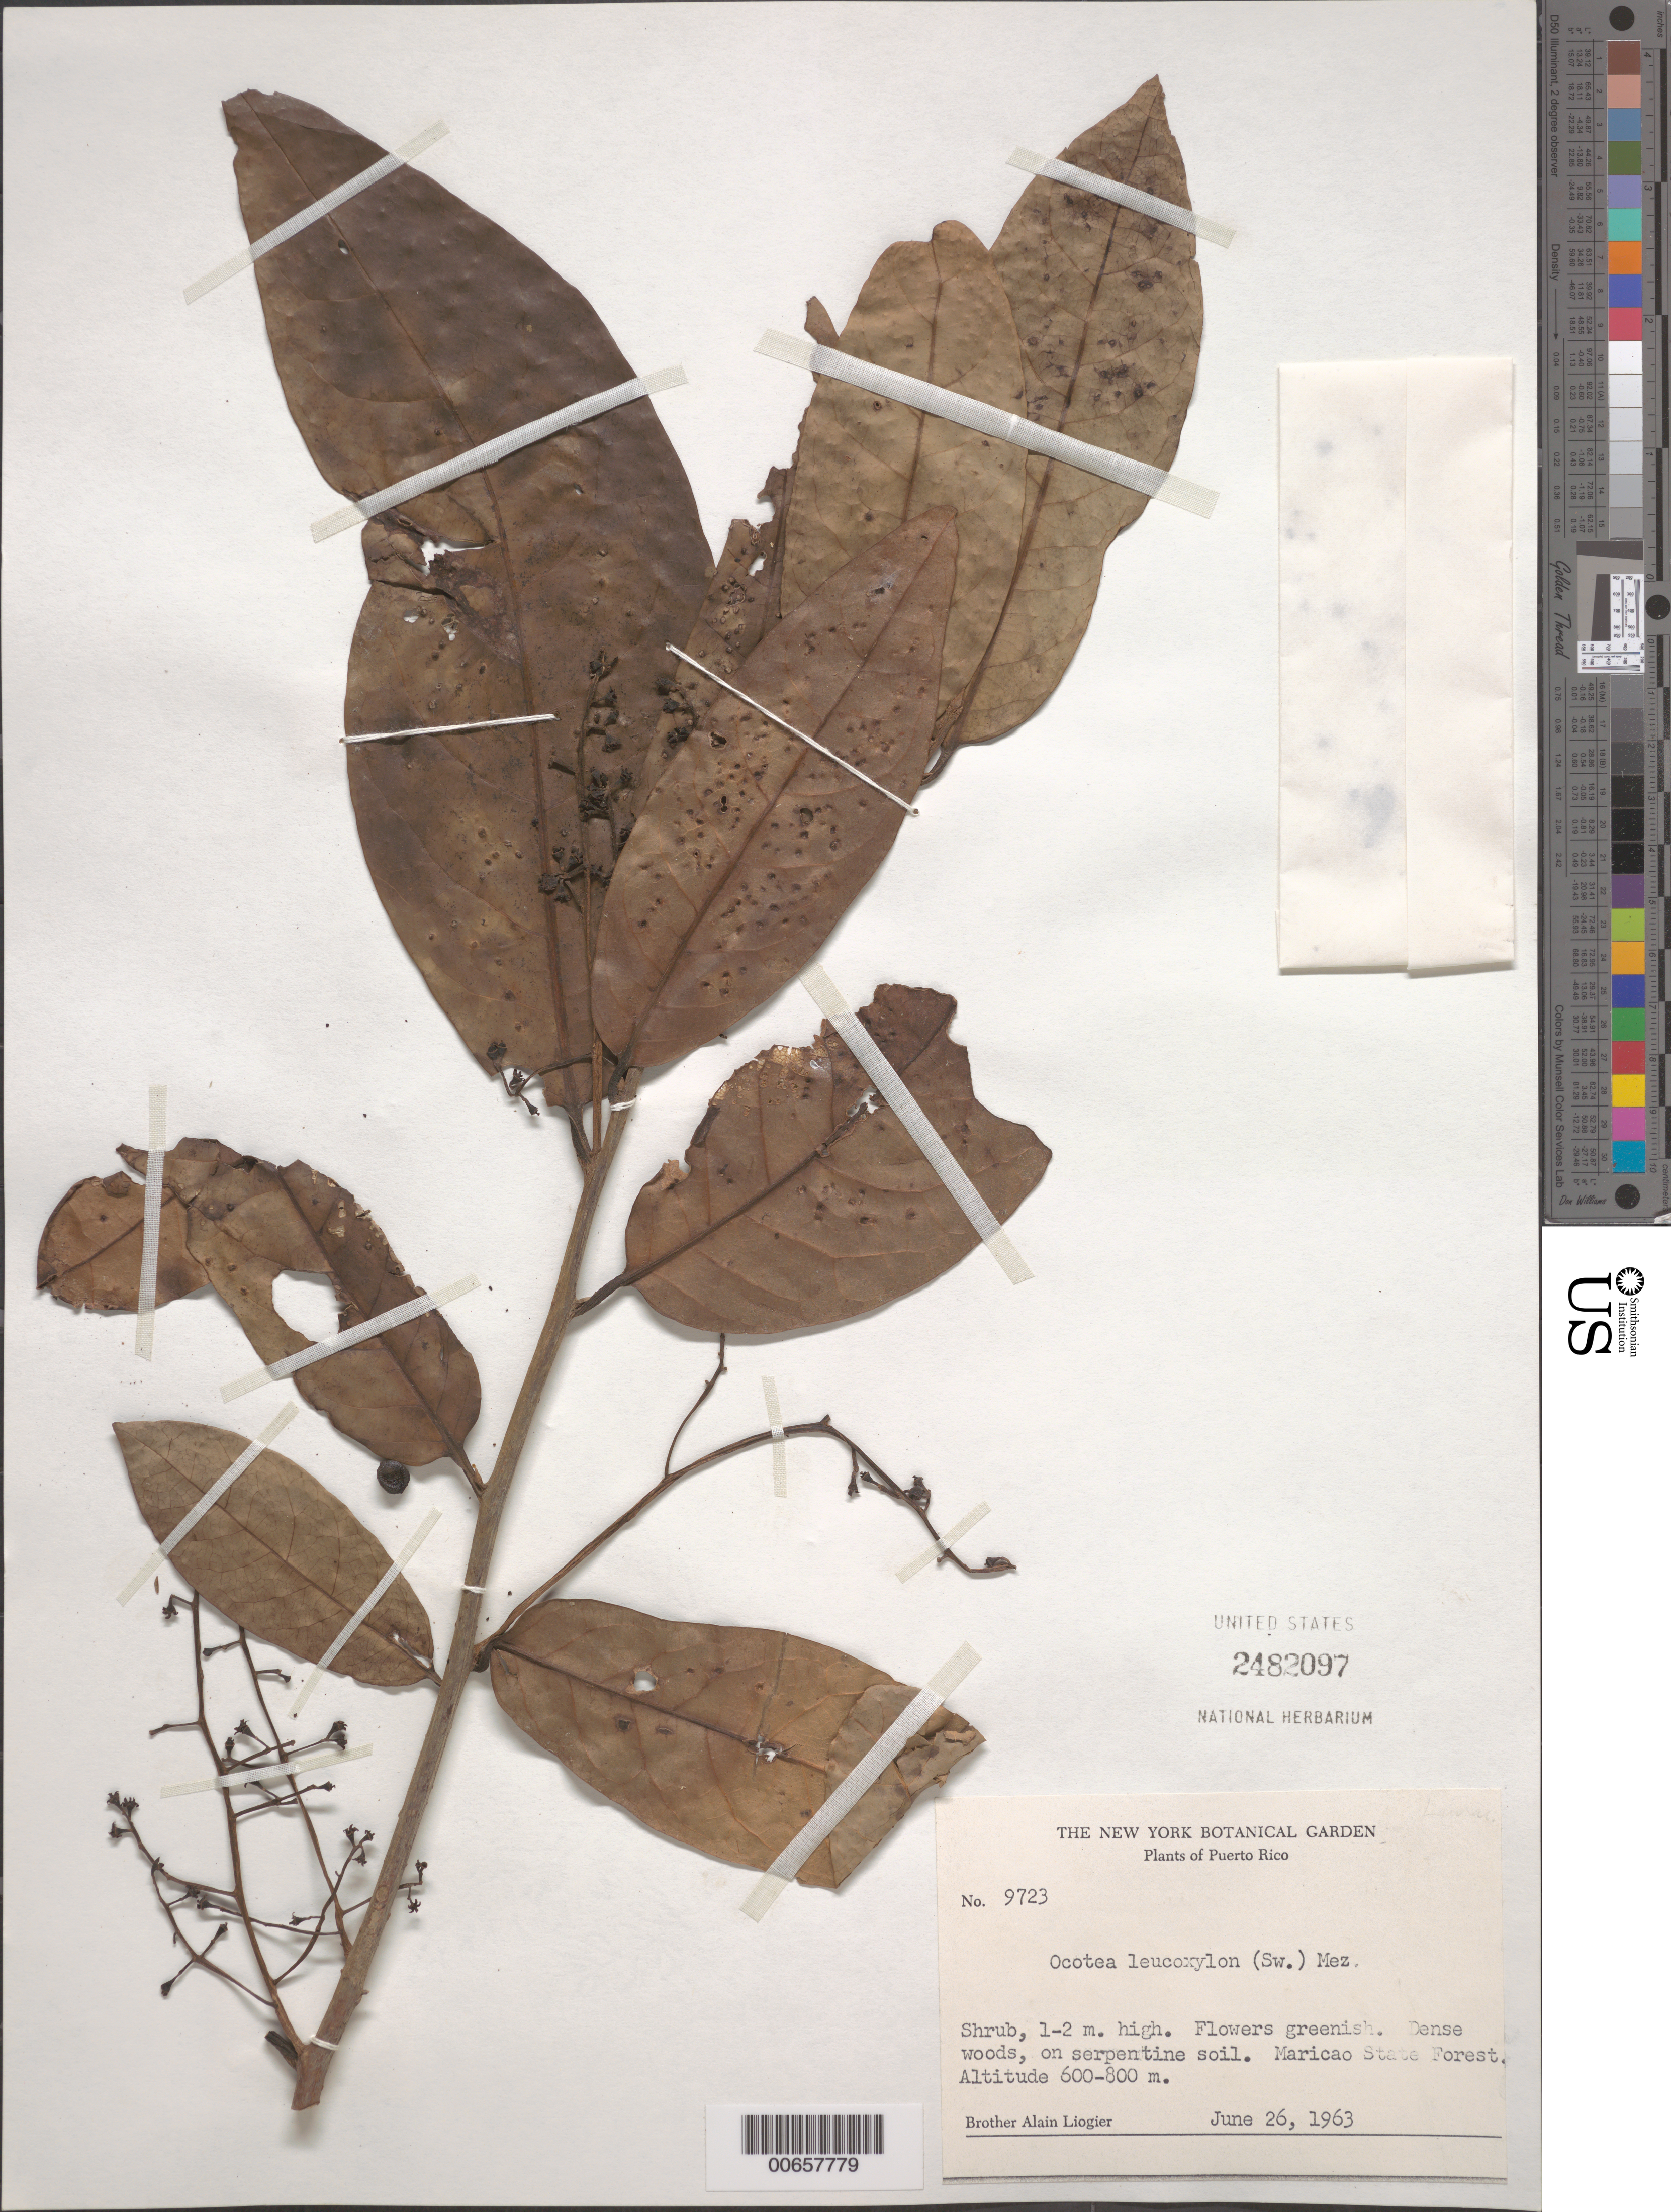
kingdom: Plantae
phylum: Tracheophyta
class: Magnoliopsida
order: Laurales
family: Lauraceae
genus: Ocotea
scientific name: Ocotea leucoxylon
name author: (Sw.) Laness.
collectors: A. H. Liogier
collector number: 9723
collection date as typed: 26 Jun 1963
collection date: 1963-06-26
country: Puerto Rico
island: Greater Antilles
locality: Maricao State Forest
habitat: Dense woods, on serpentine soil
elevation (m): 600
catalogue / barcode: US 2482097